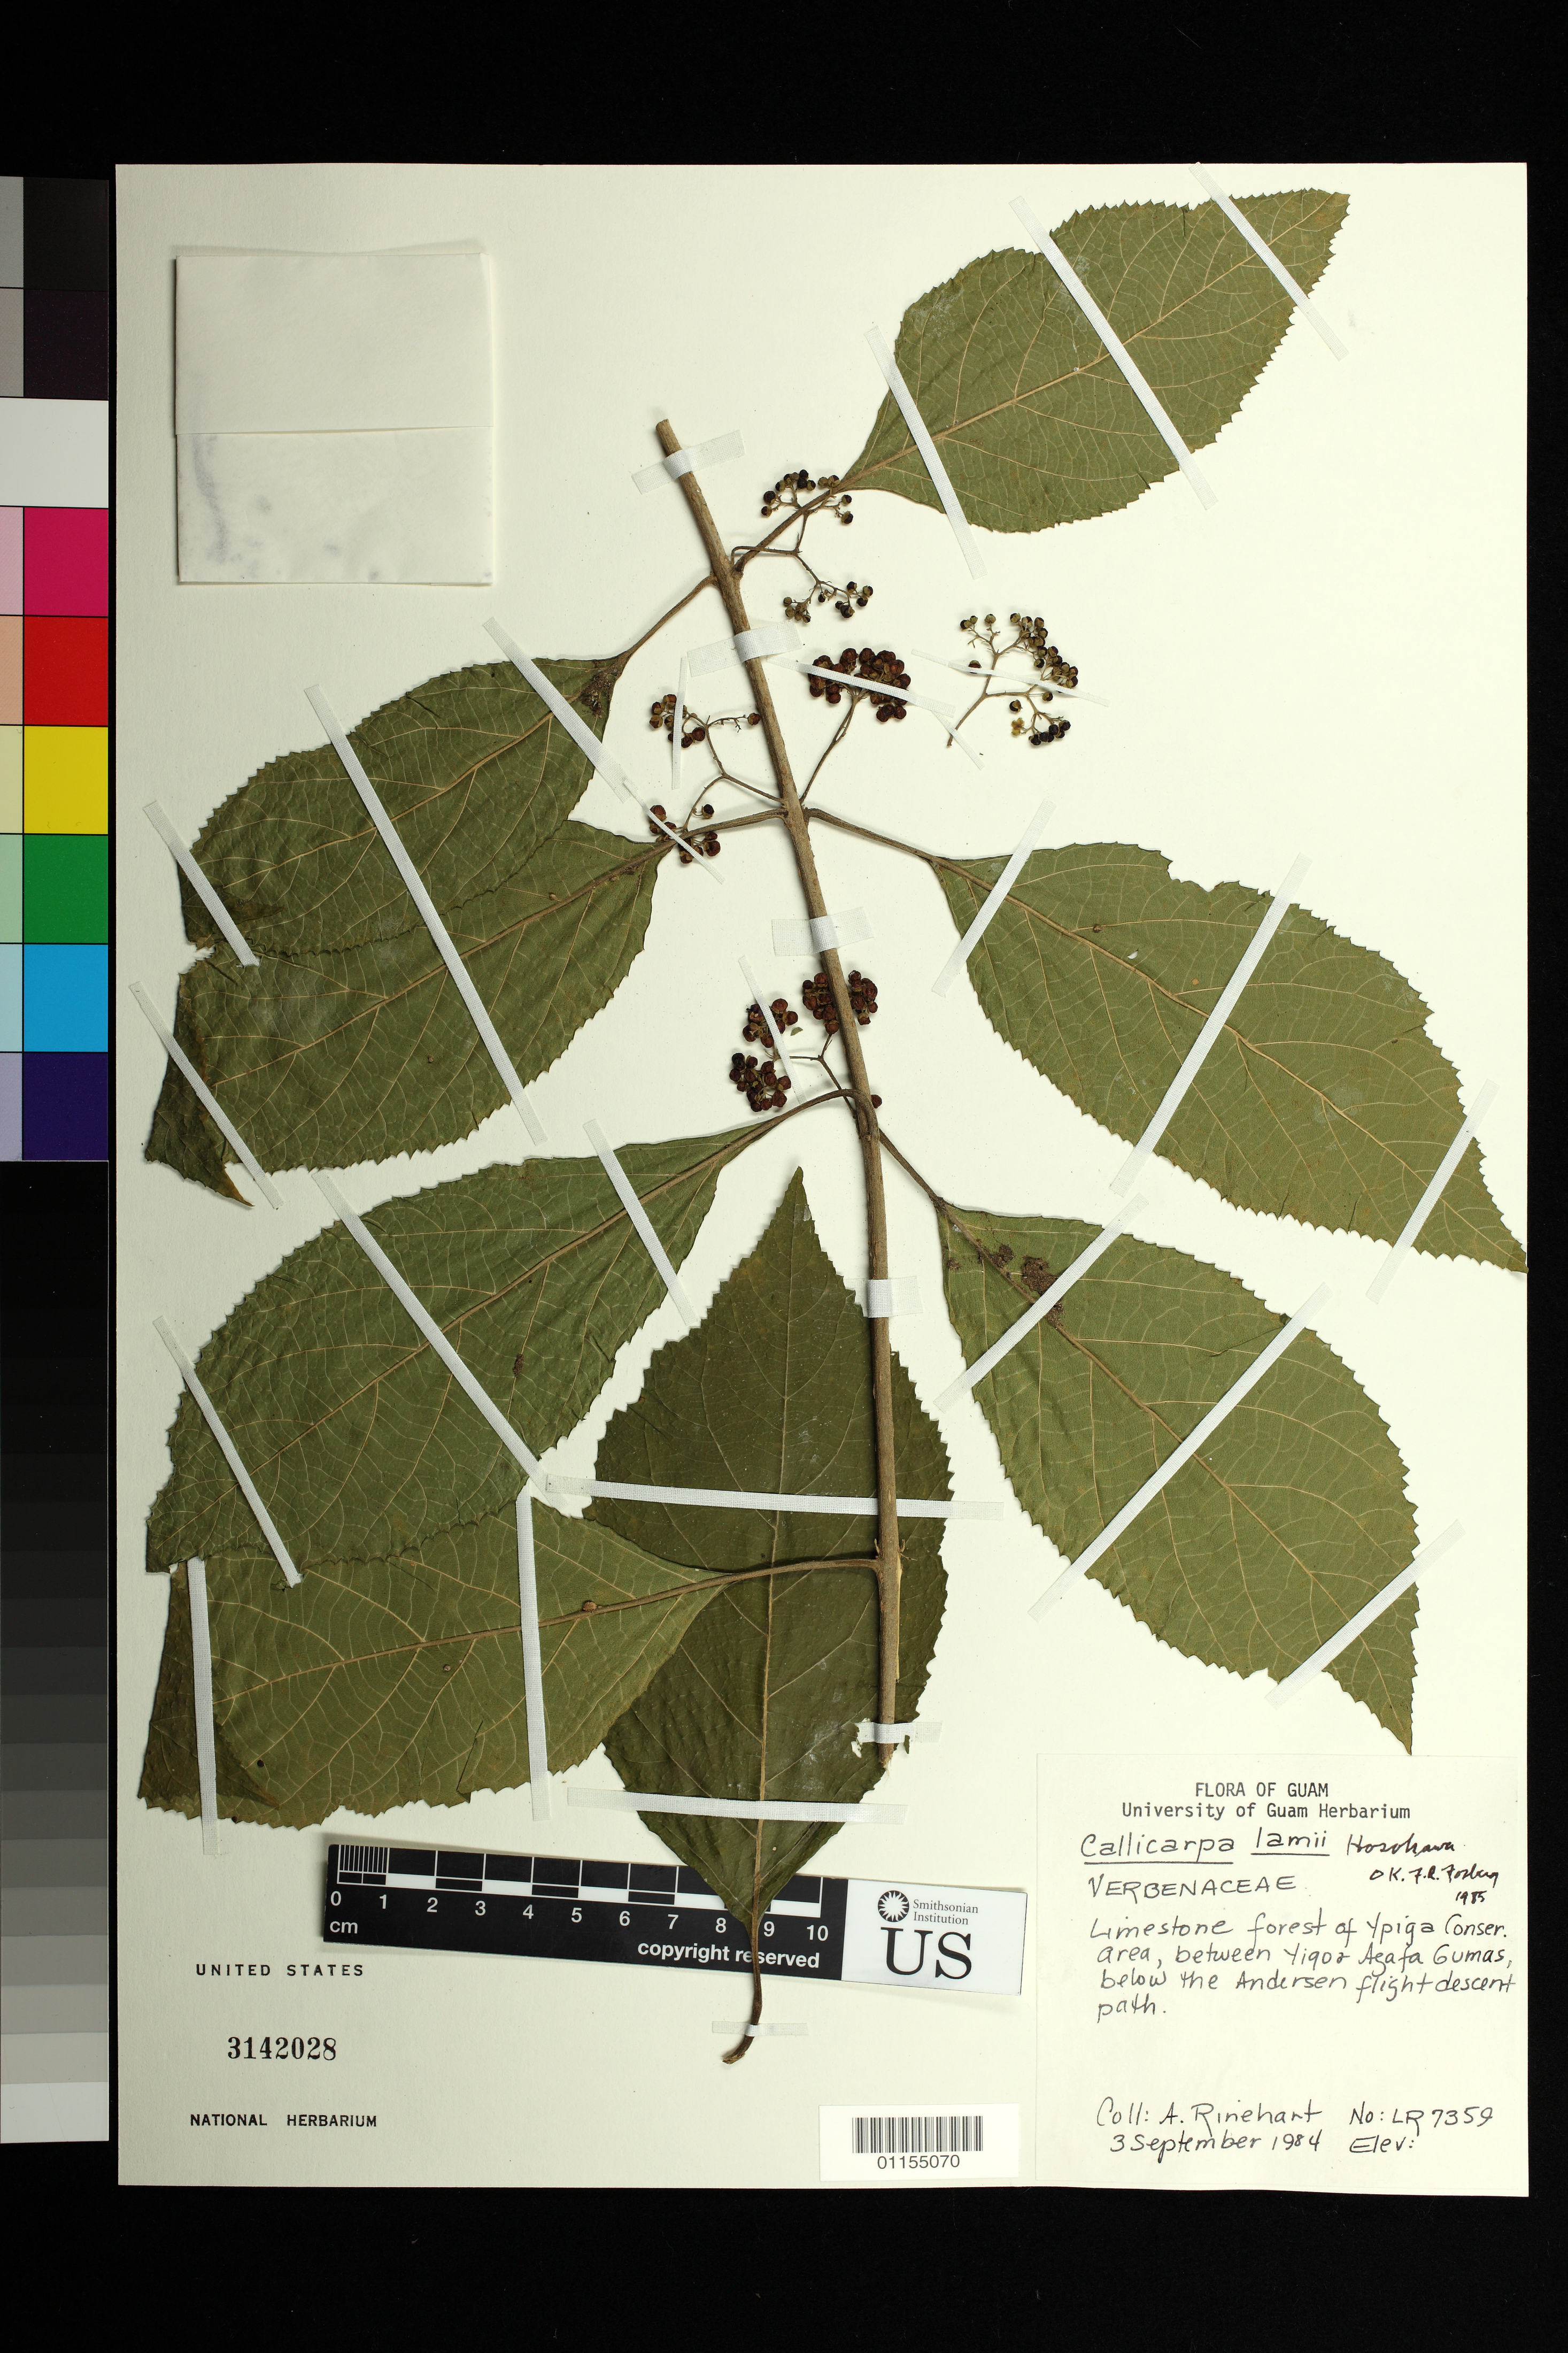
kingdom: Plantae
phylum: Tracheophyta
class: Magnoliopsida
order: Lamiales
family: Lamiaceae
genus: Callicarpa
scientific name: Callicarpa lamii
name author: Hosok.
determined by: Fosberg, F. R.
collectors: A. Rinehart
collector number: LR7359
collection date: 1984-09-03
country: Guam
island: Guam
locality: Ypiga conser. area, between Yigoa Agafa Gumas, below the andersen flight descent path.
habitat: Limestone forest.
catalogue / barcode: US 3142028